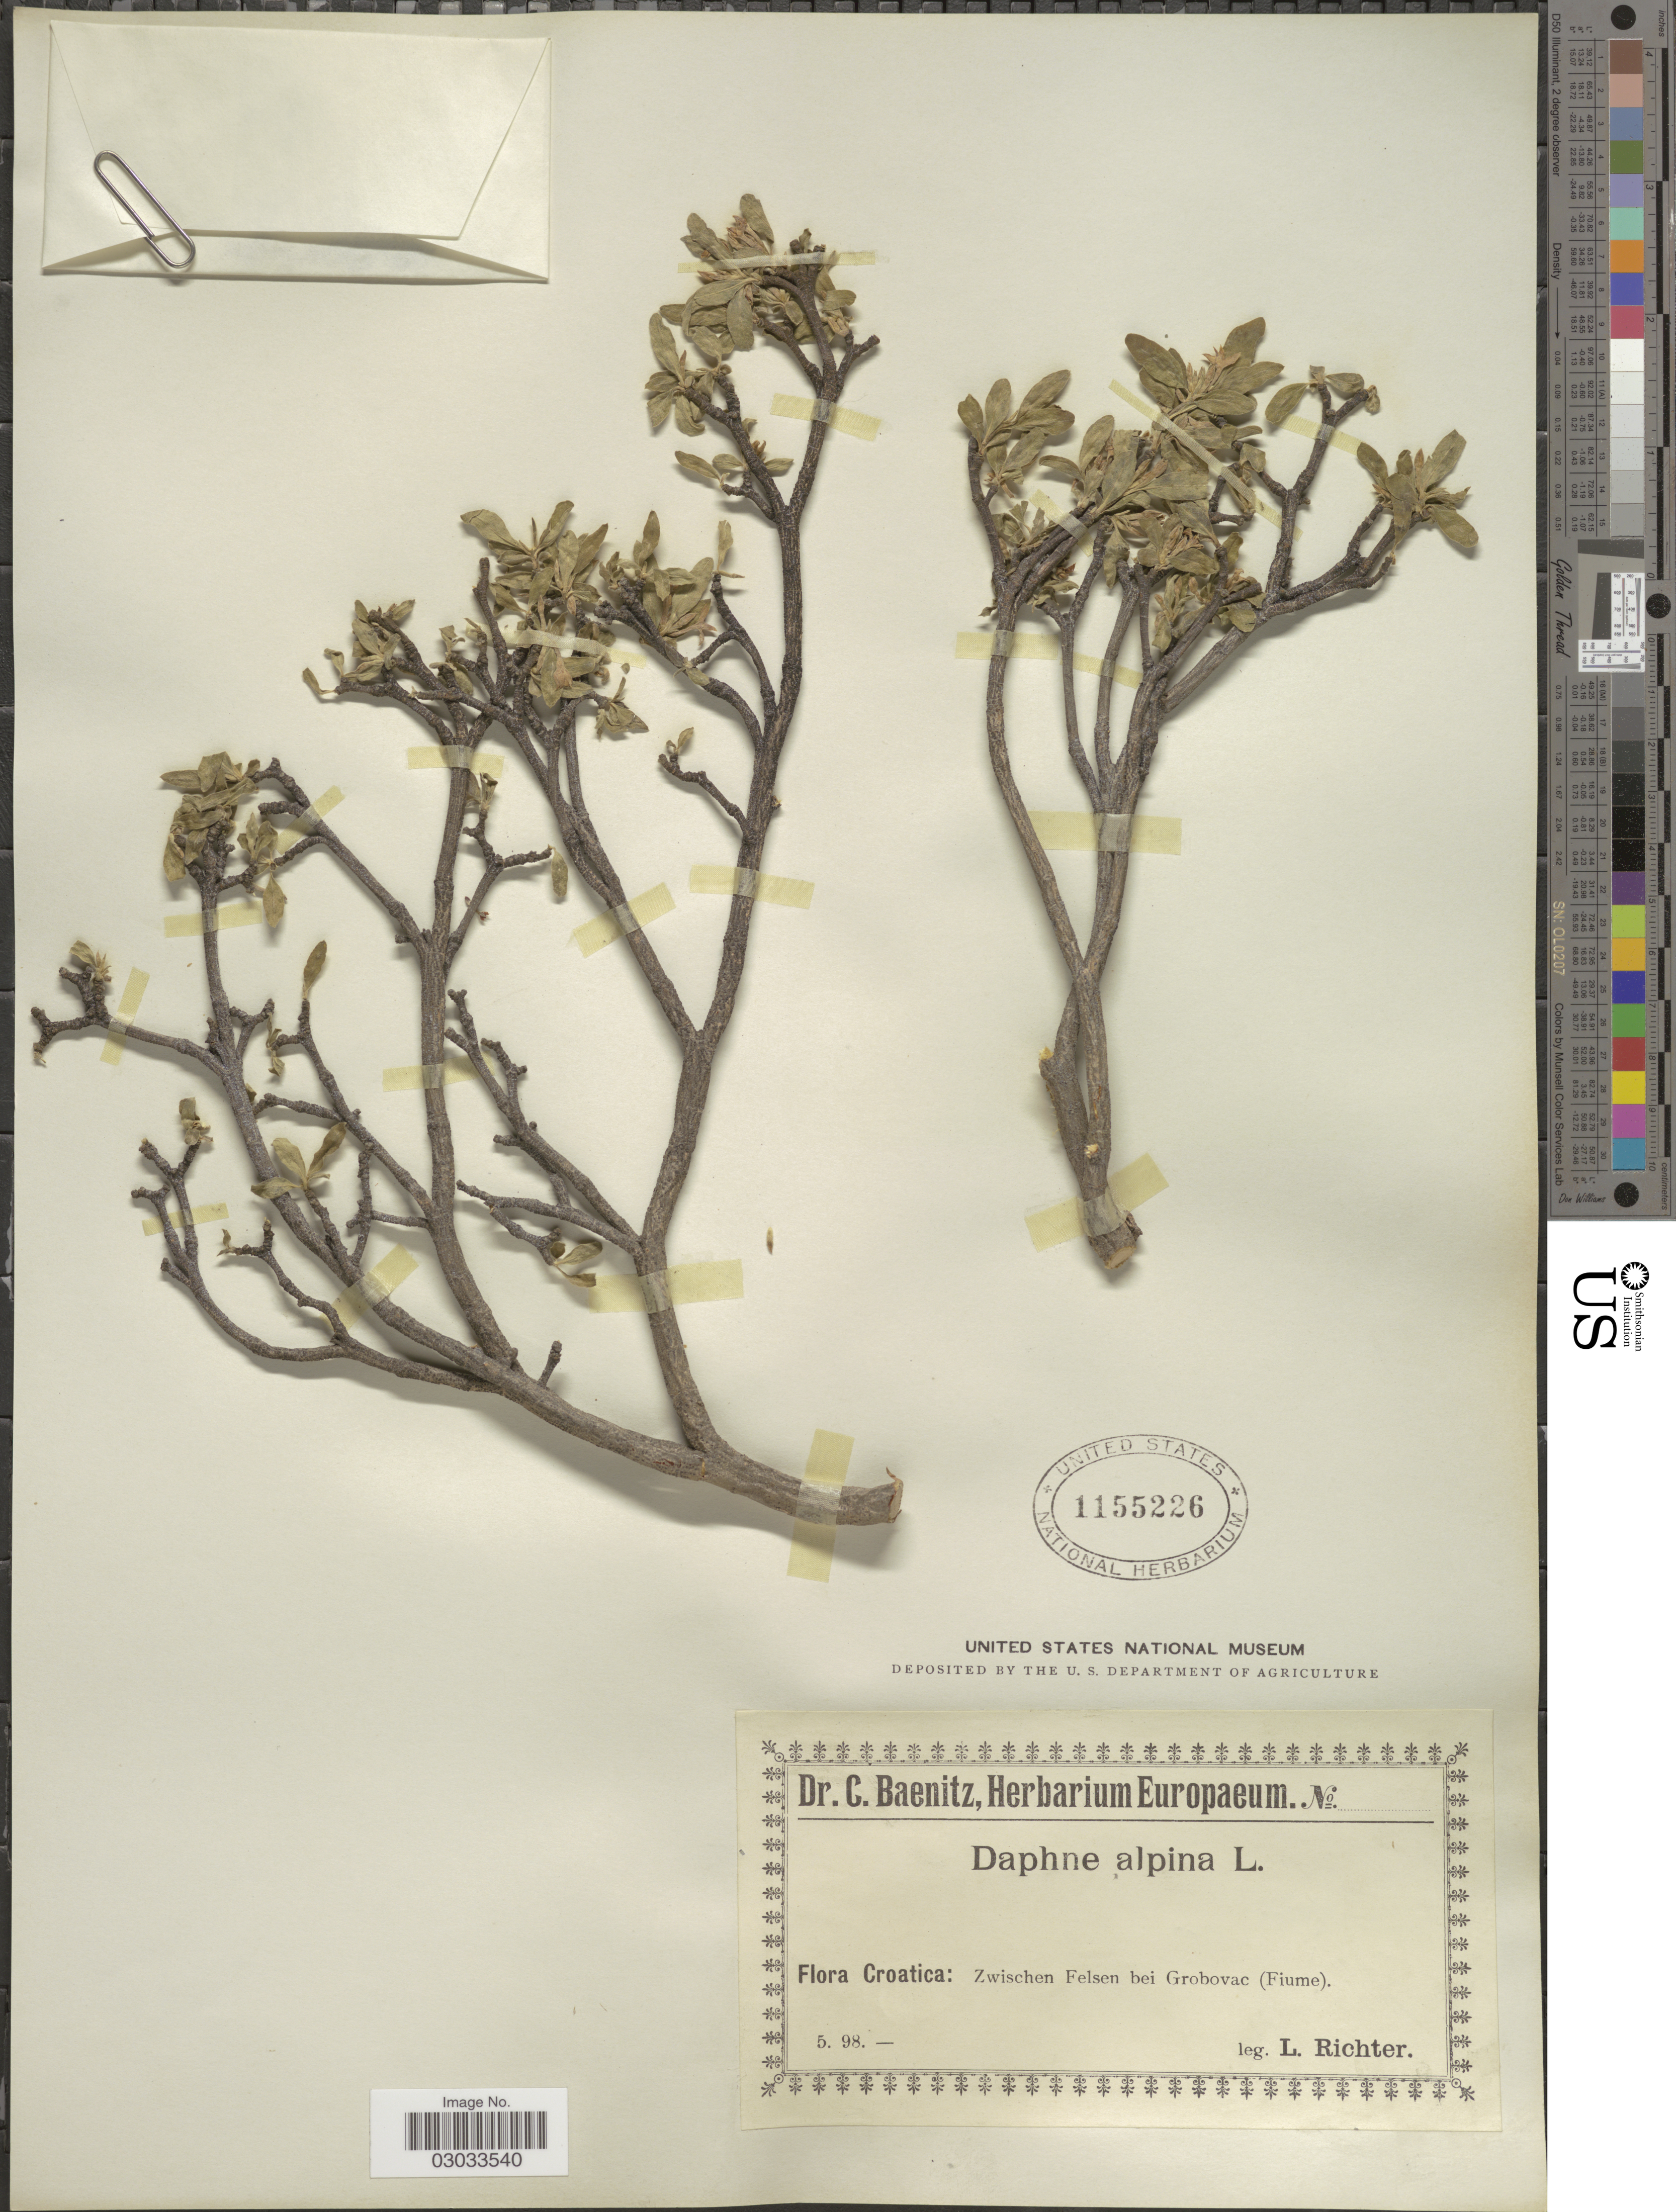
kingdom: Plantae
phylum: Tracheophyta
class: Magnoliopsida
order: Malvales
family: Thymelaeaceae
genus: Daphne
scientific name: Daphne alpina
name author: L.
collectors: L. Richter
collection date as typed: Transcribed d/m/y: /5/98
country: Croatia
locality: Zwischen Felsen bei Grobovac (Fiume).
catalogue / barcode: US 1155226